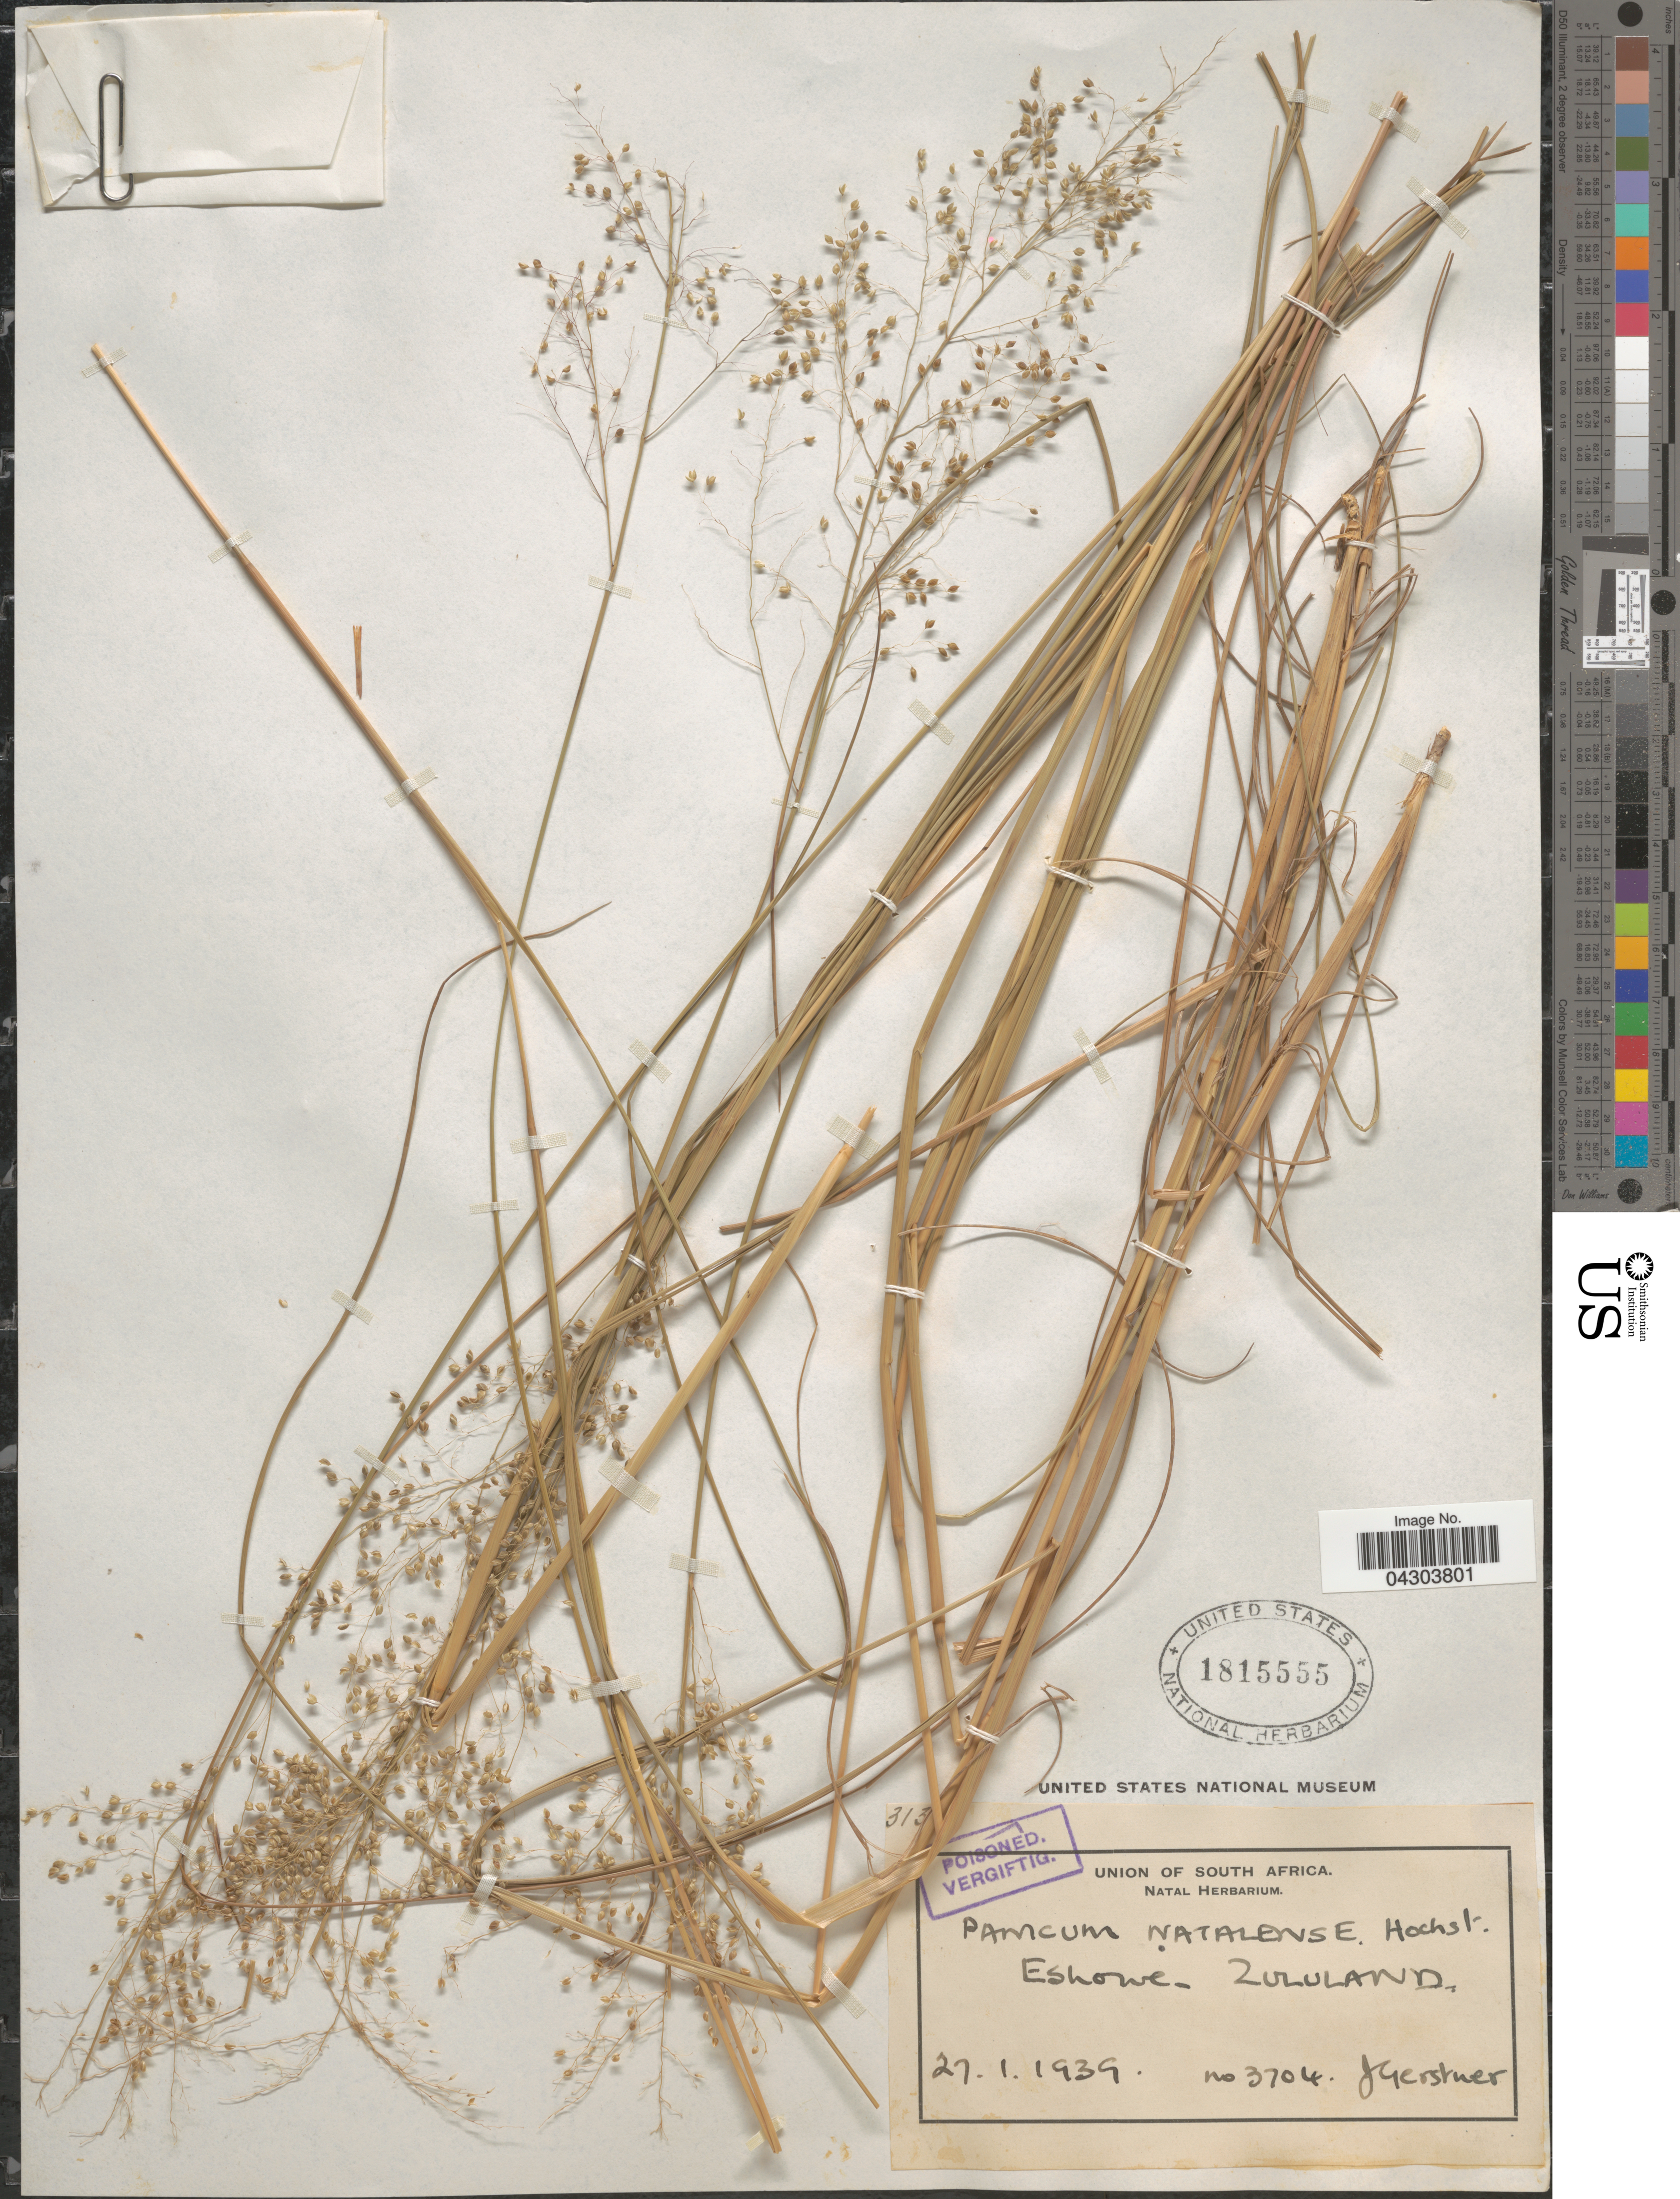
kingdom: Plantae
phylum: Tracheophyta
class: Liliopsida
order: Poales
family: Poaceae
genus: Panicum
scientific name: Panicum natalense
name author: Hochst.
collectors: J. Gerstner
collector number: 3704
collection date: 1939-01-27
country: South Africa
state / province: KwaZulu-Natal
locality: Union Of South Africa. Eshowe. Zululand.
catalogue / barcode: US 1815555